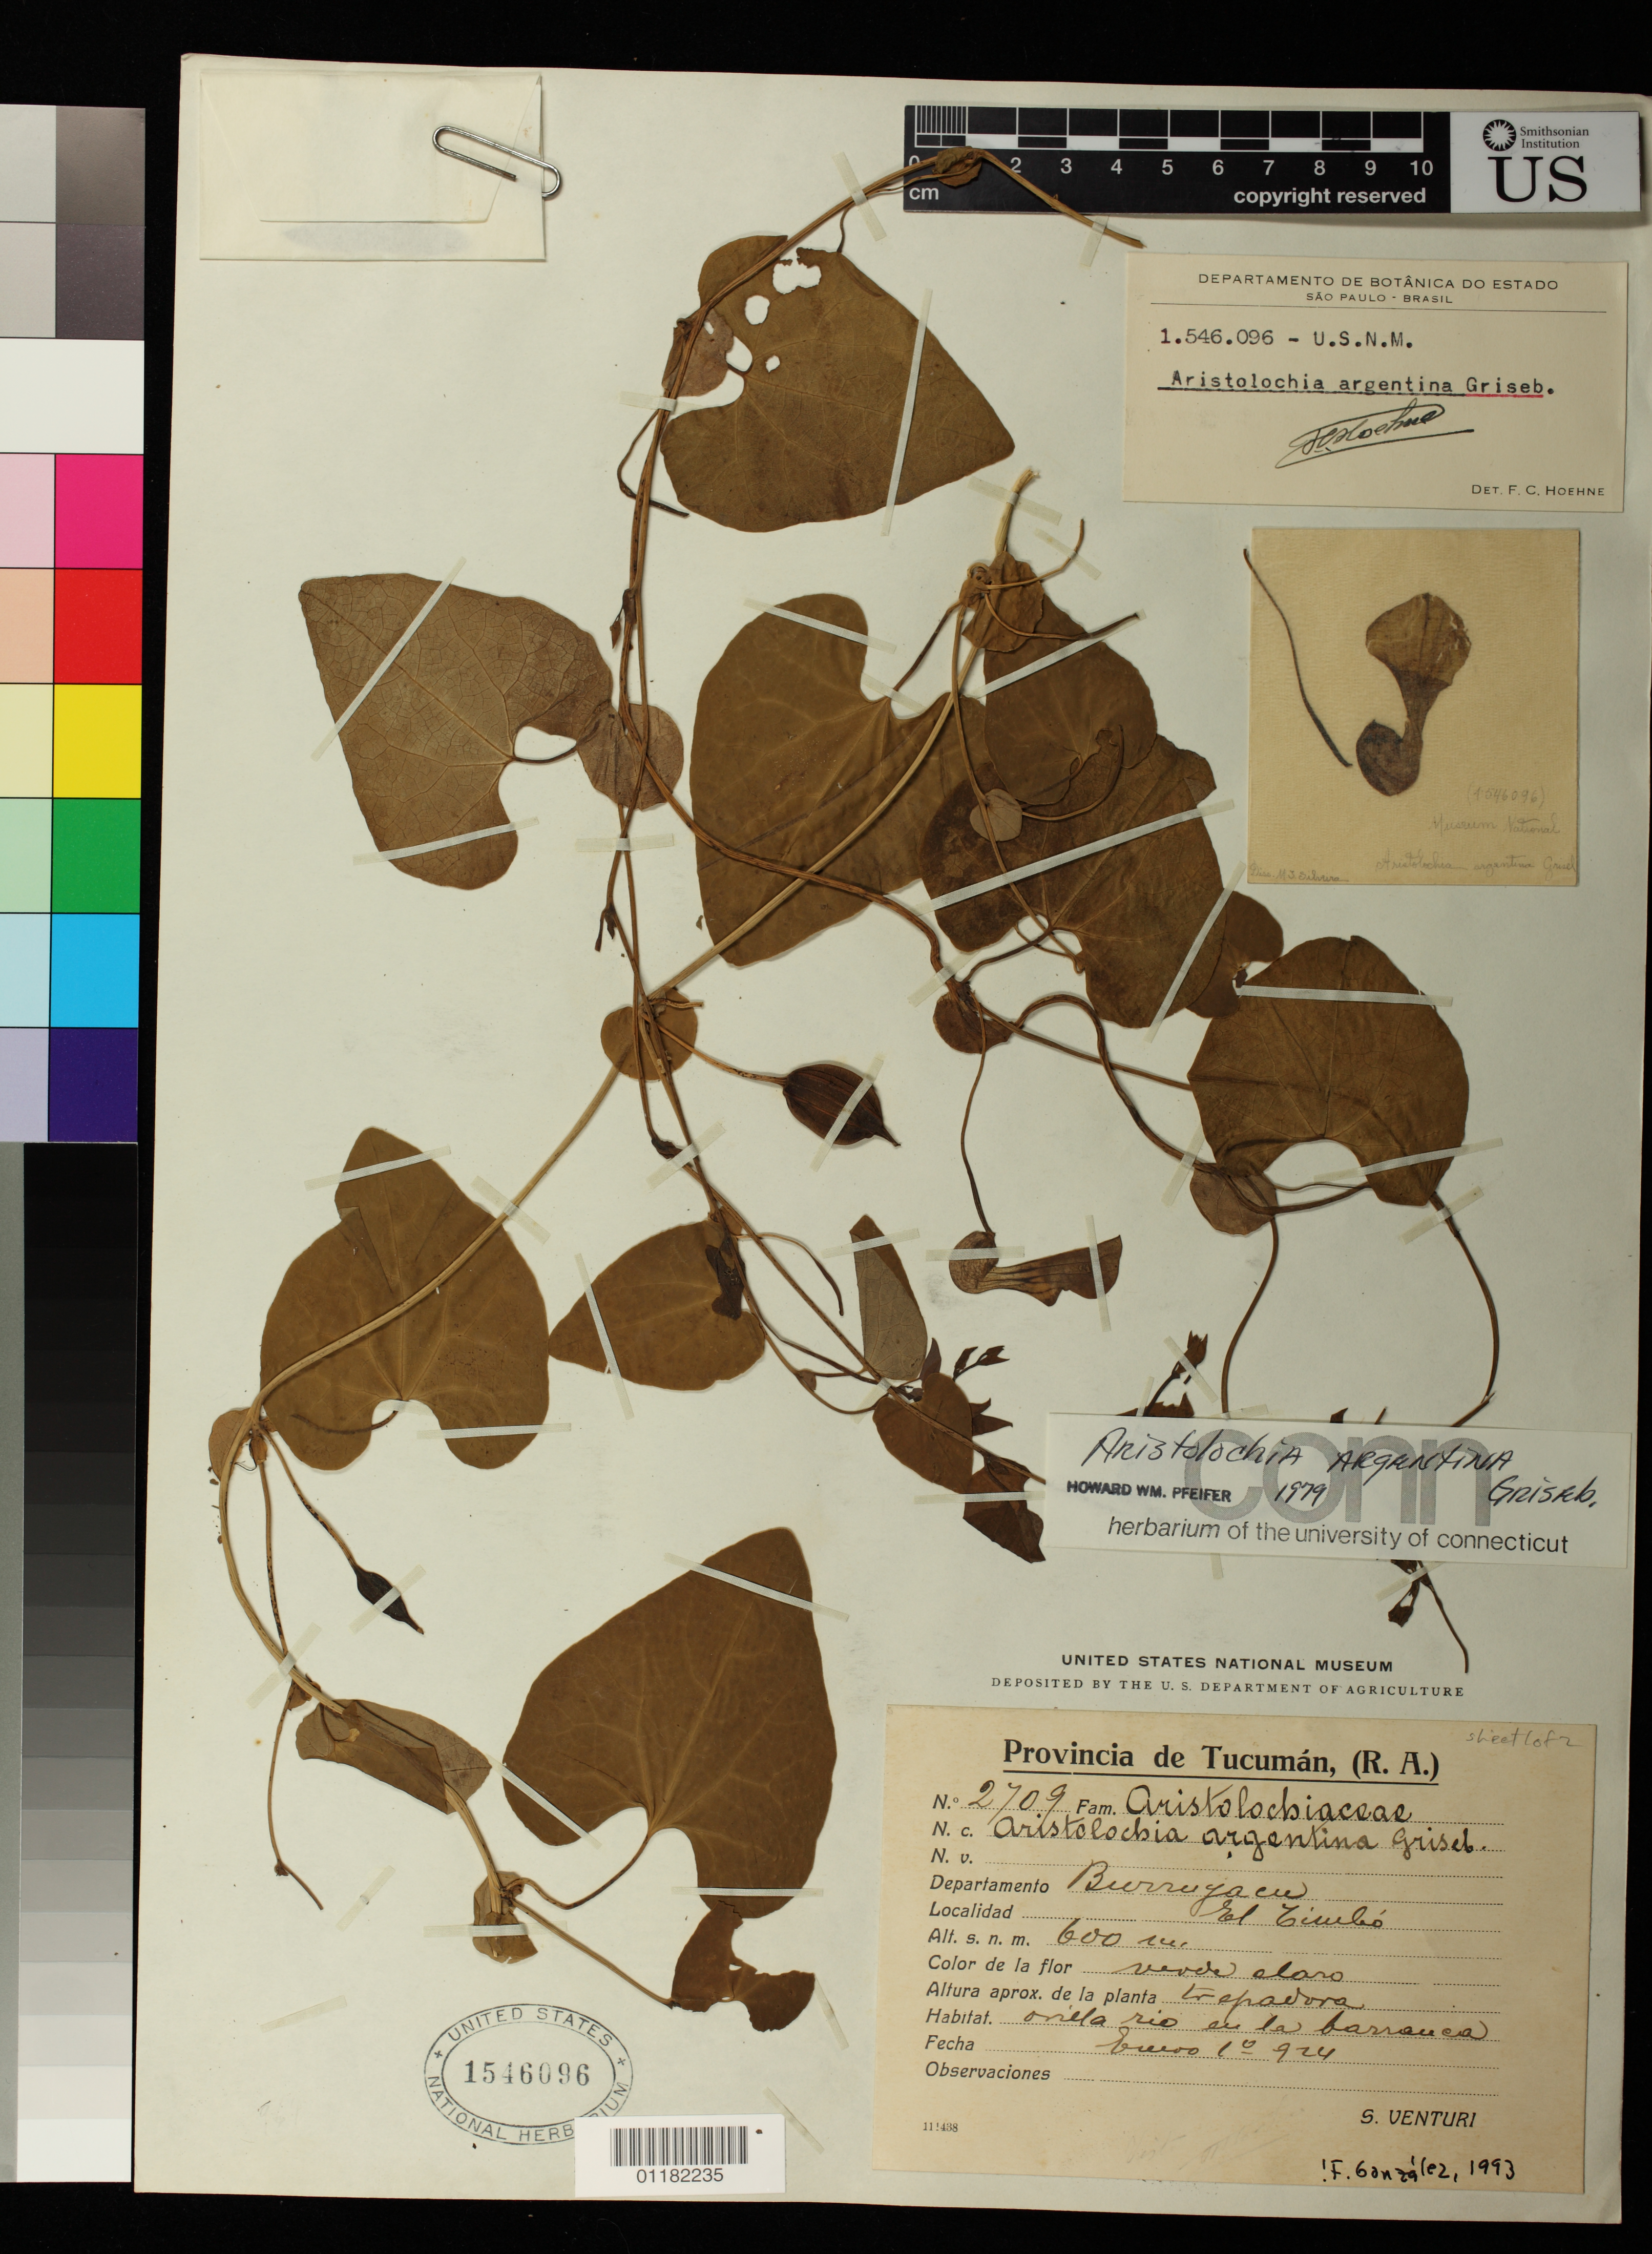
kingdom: Plantae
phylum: Tracheophyta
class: Magnoliopsida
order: Piperales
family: Aristolochiaceae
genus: Aristolochia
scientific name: Aristolochia argentina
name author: Griseb.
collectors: S. Venturi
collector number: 2709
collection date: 1924-01-09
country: Argentina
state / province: Tucumán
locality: Burruyacu,El Cicubo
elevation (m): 600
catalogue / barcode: US 1546096